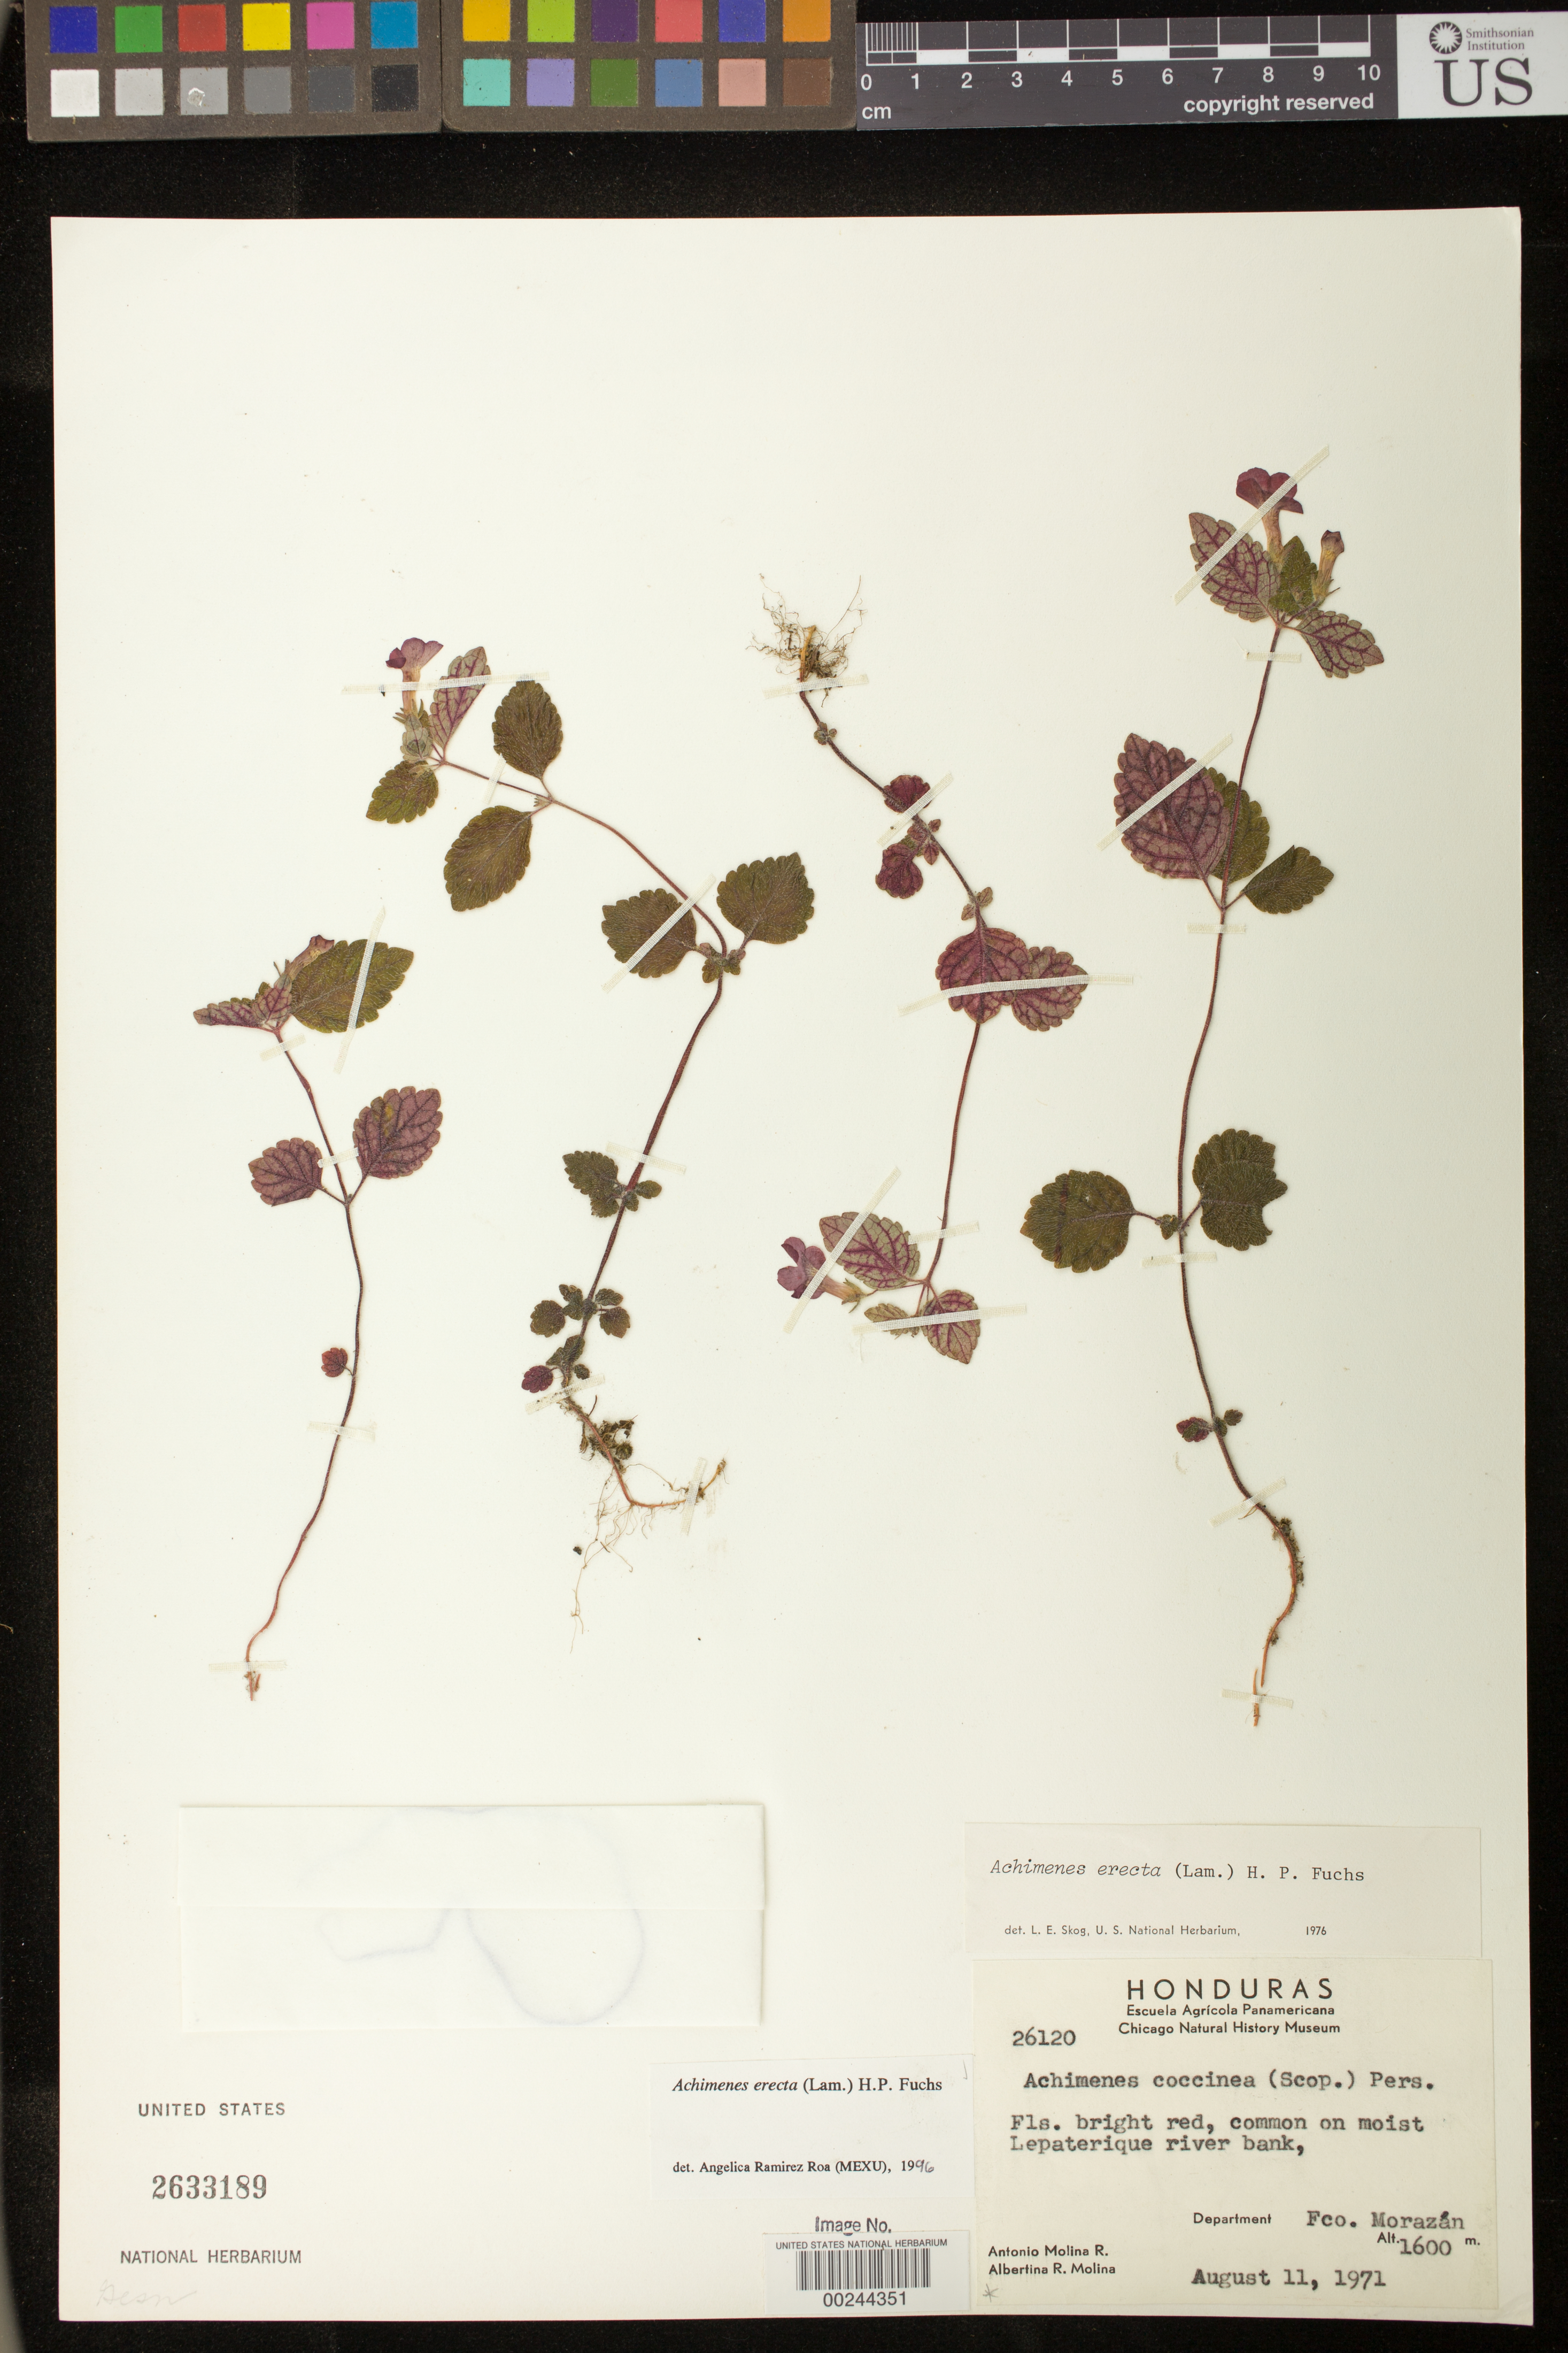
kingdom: Plantae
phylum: Tracheophyta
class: Magnoliopsida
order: Lamiales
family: Gesneriaceae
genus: Achimenes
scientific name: Achimenes erecta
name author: (Lam.) H.P. Fuchs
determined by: Skog, Laurence E.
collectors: A. Molina R. & A. R. Molina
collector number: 26120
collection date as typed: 11 Aug 1971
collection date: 1971-08-11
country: Honduras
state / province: Fco. Morazán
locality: Lepaterique River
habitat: Common on moist riverbank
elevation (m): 1600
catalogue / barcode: US 2633189